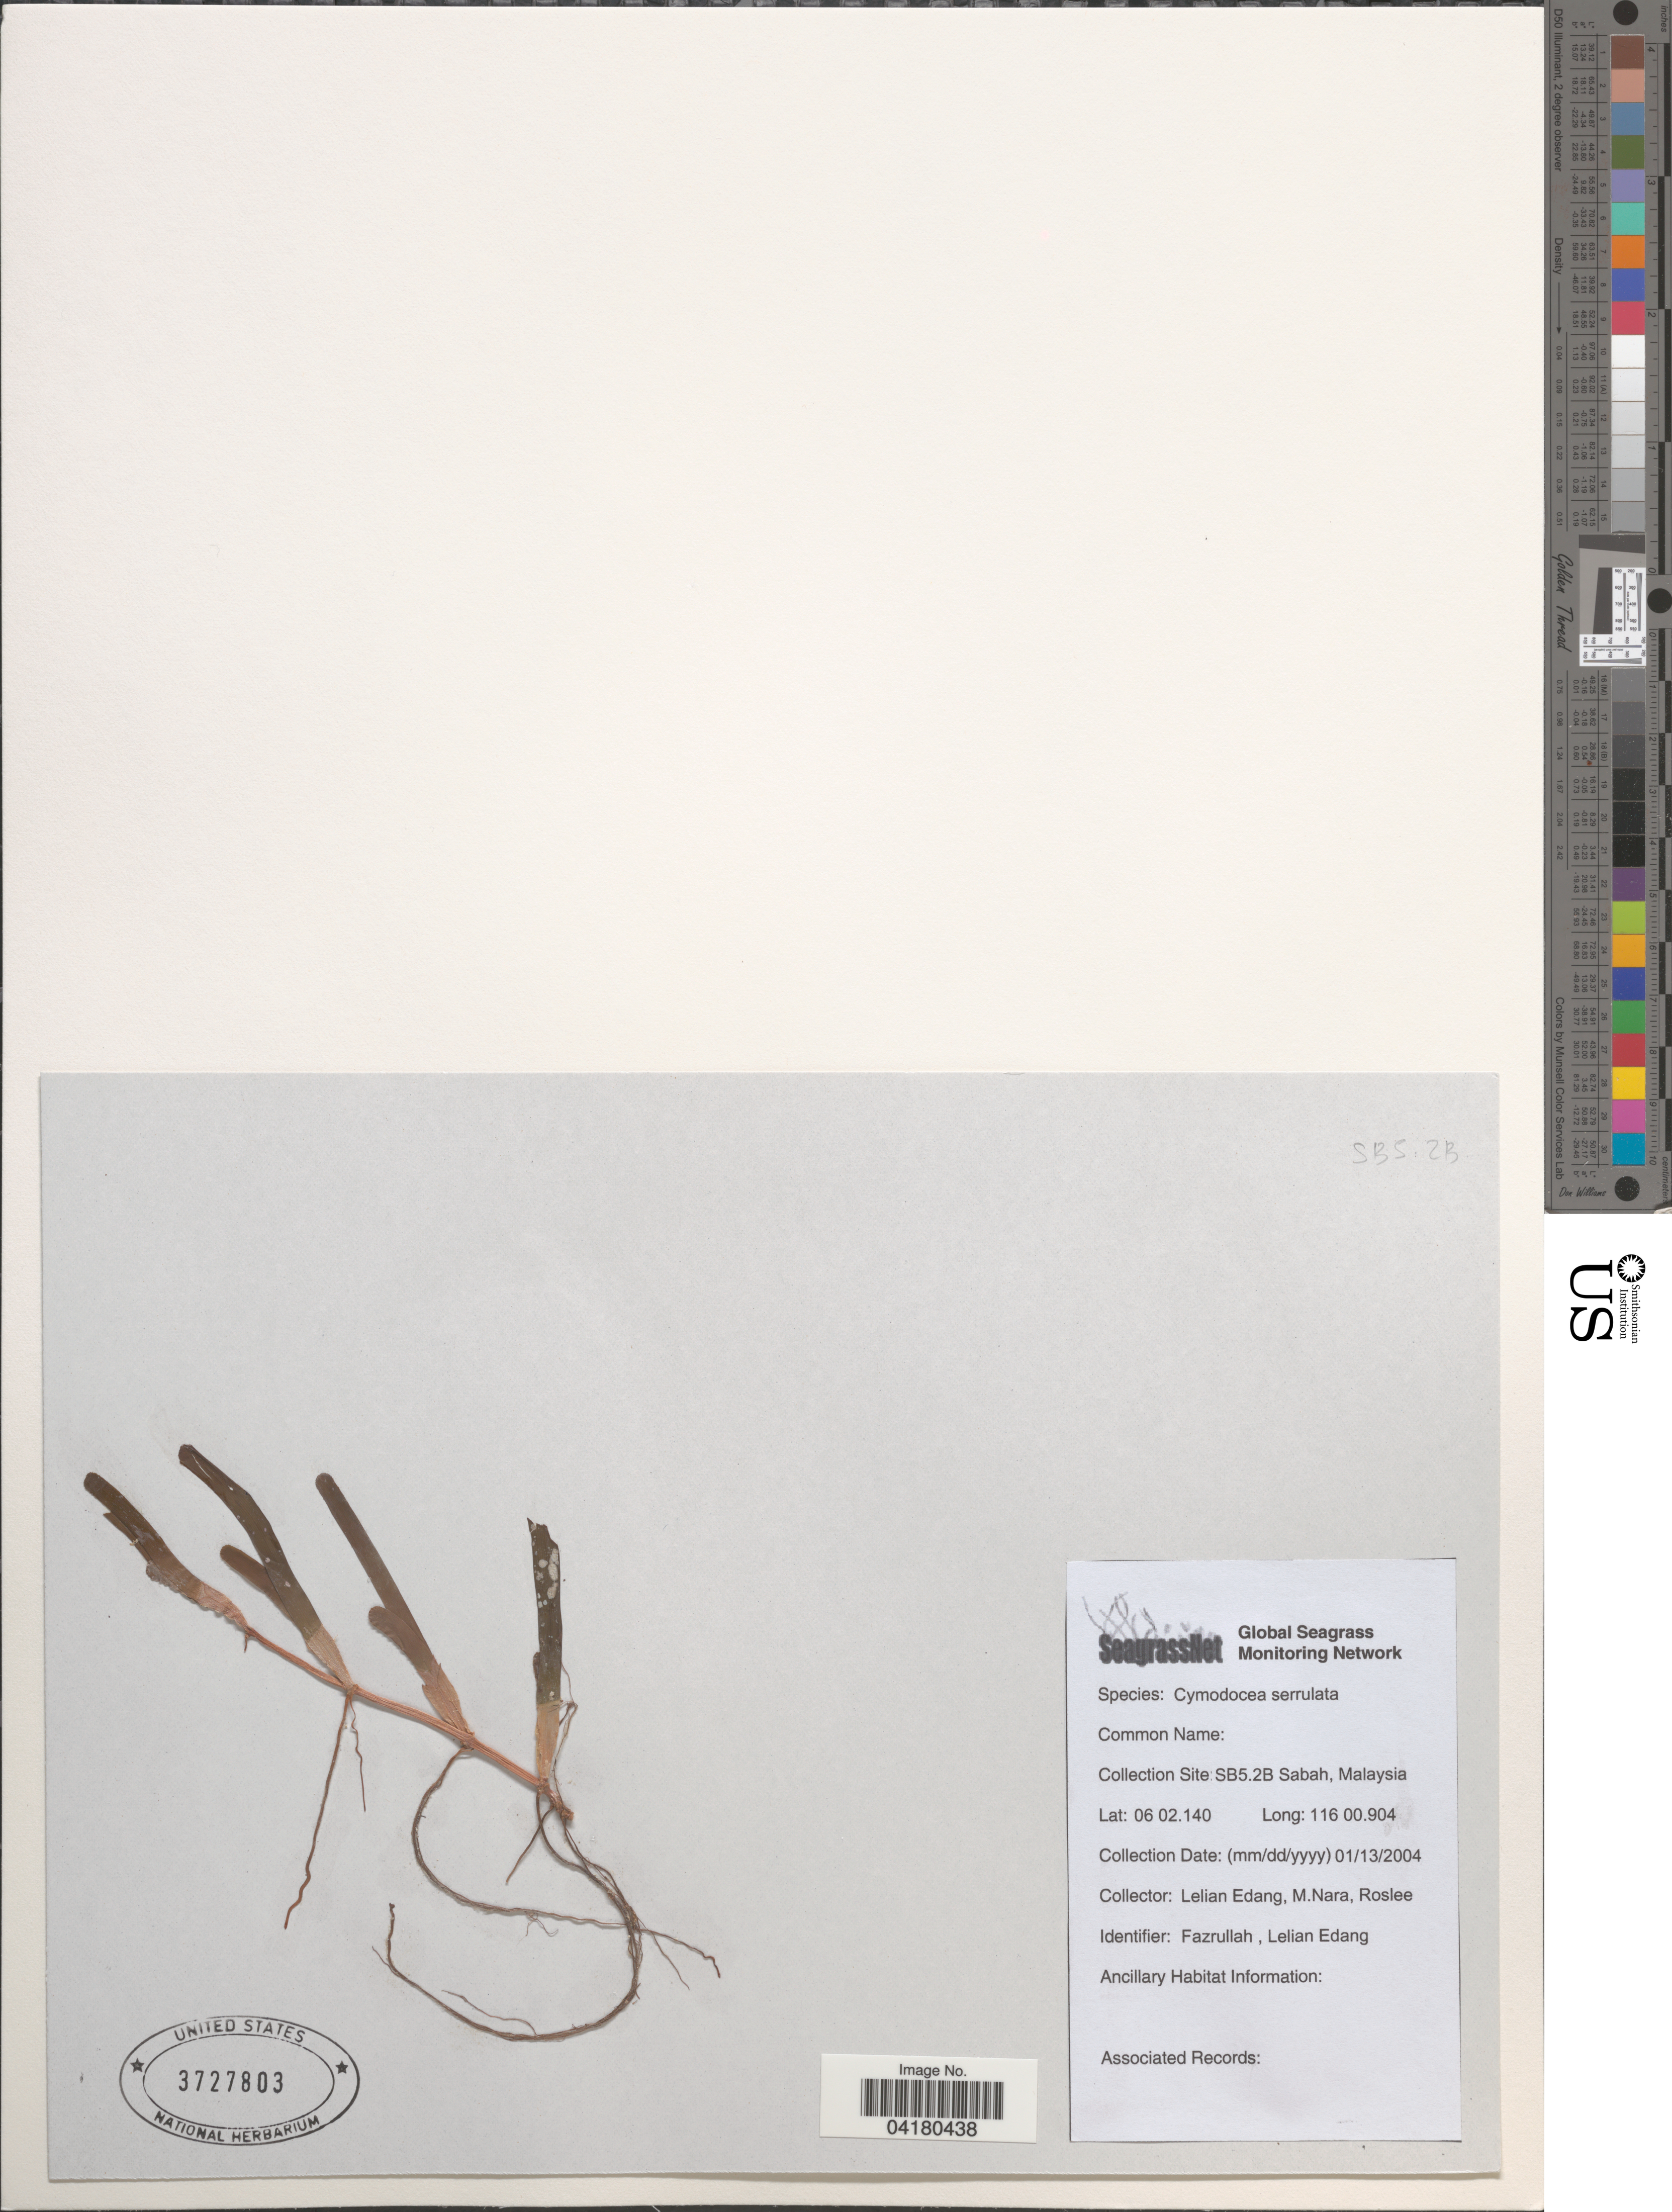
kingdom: Plantae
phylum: Tracheophyta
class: Liliopsida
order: Alismatales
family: Cymodoceaceae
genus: Cymodocea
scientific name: Cymodocea serrulata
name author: (R. Br.) Magnus & Ashers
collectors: L. Edang, M. Nara & Roslee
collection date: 2004-01-13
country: Malaysia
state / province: Sabah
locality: Collection Site: SB5.2B.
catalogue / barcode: US 3727803